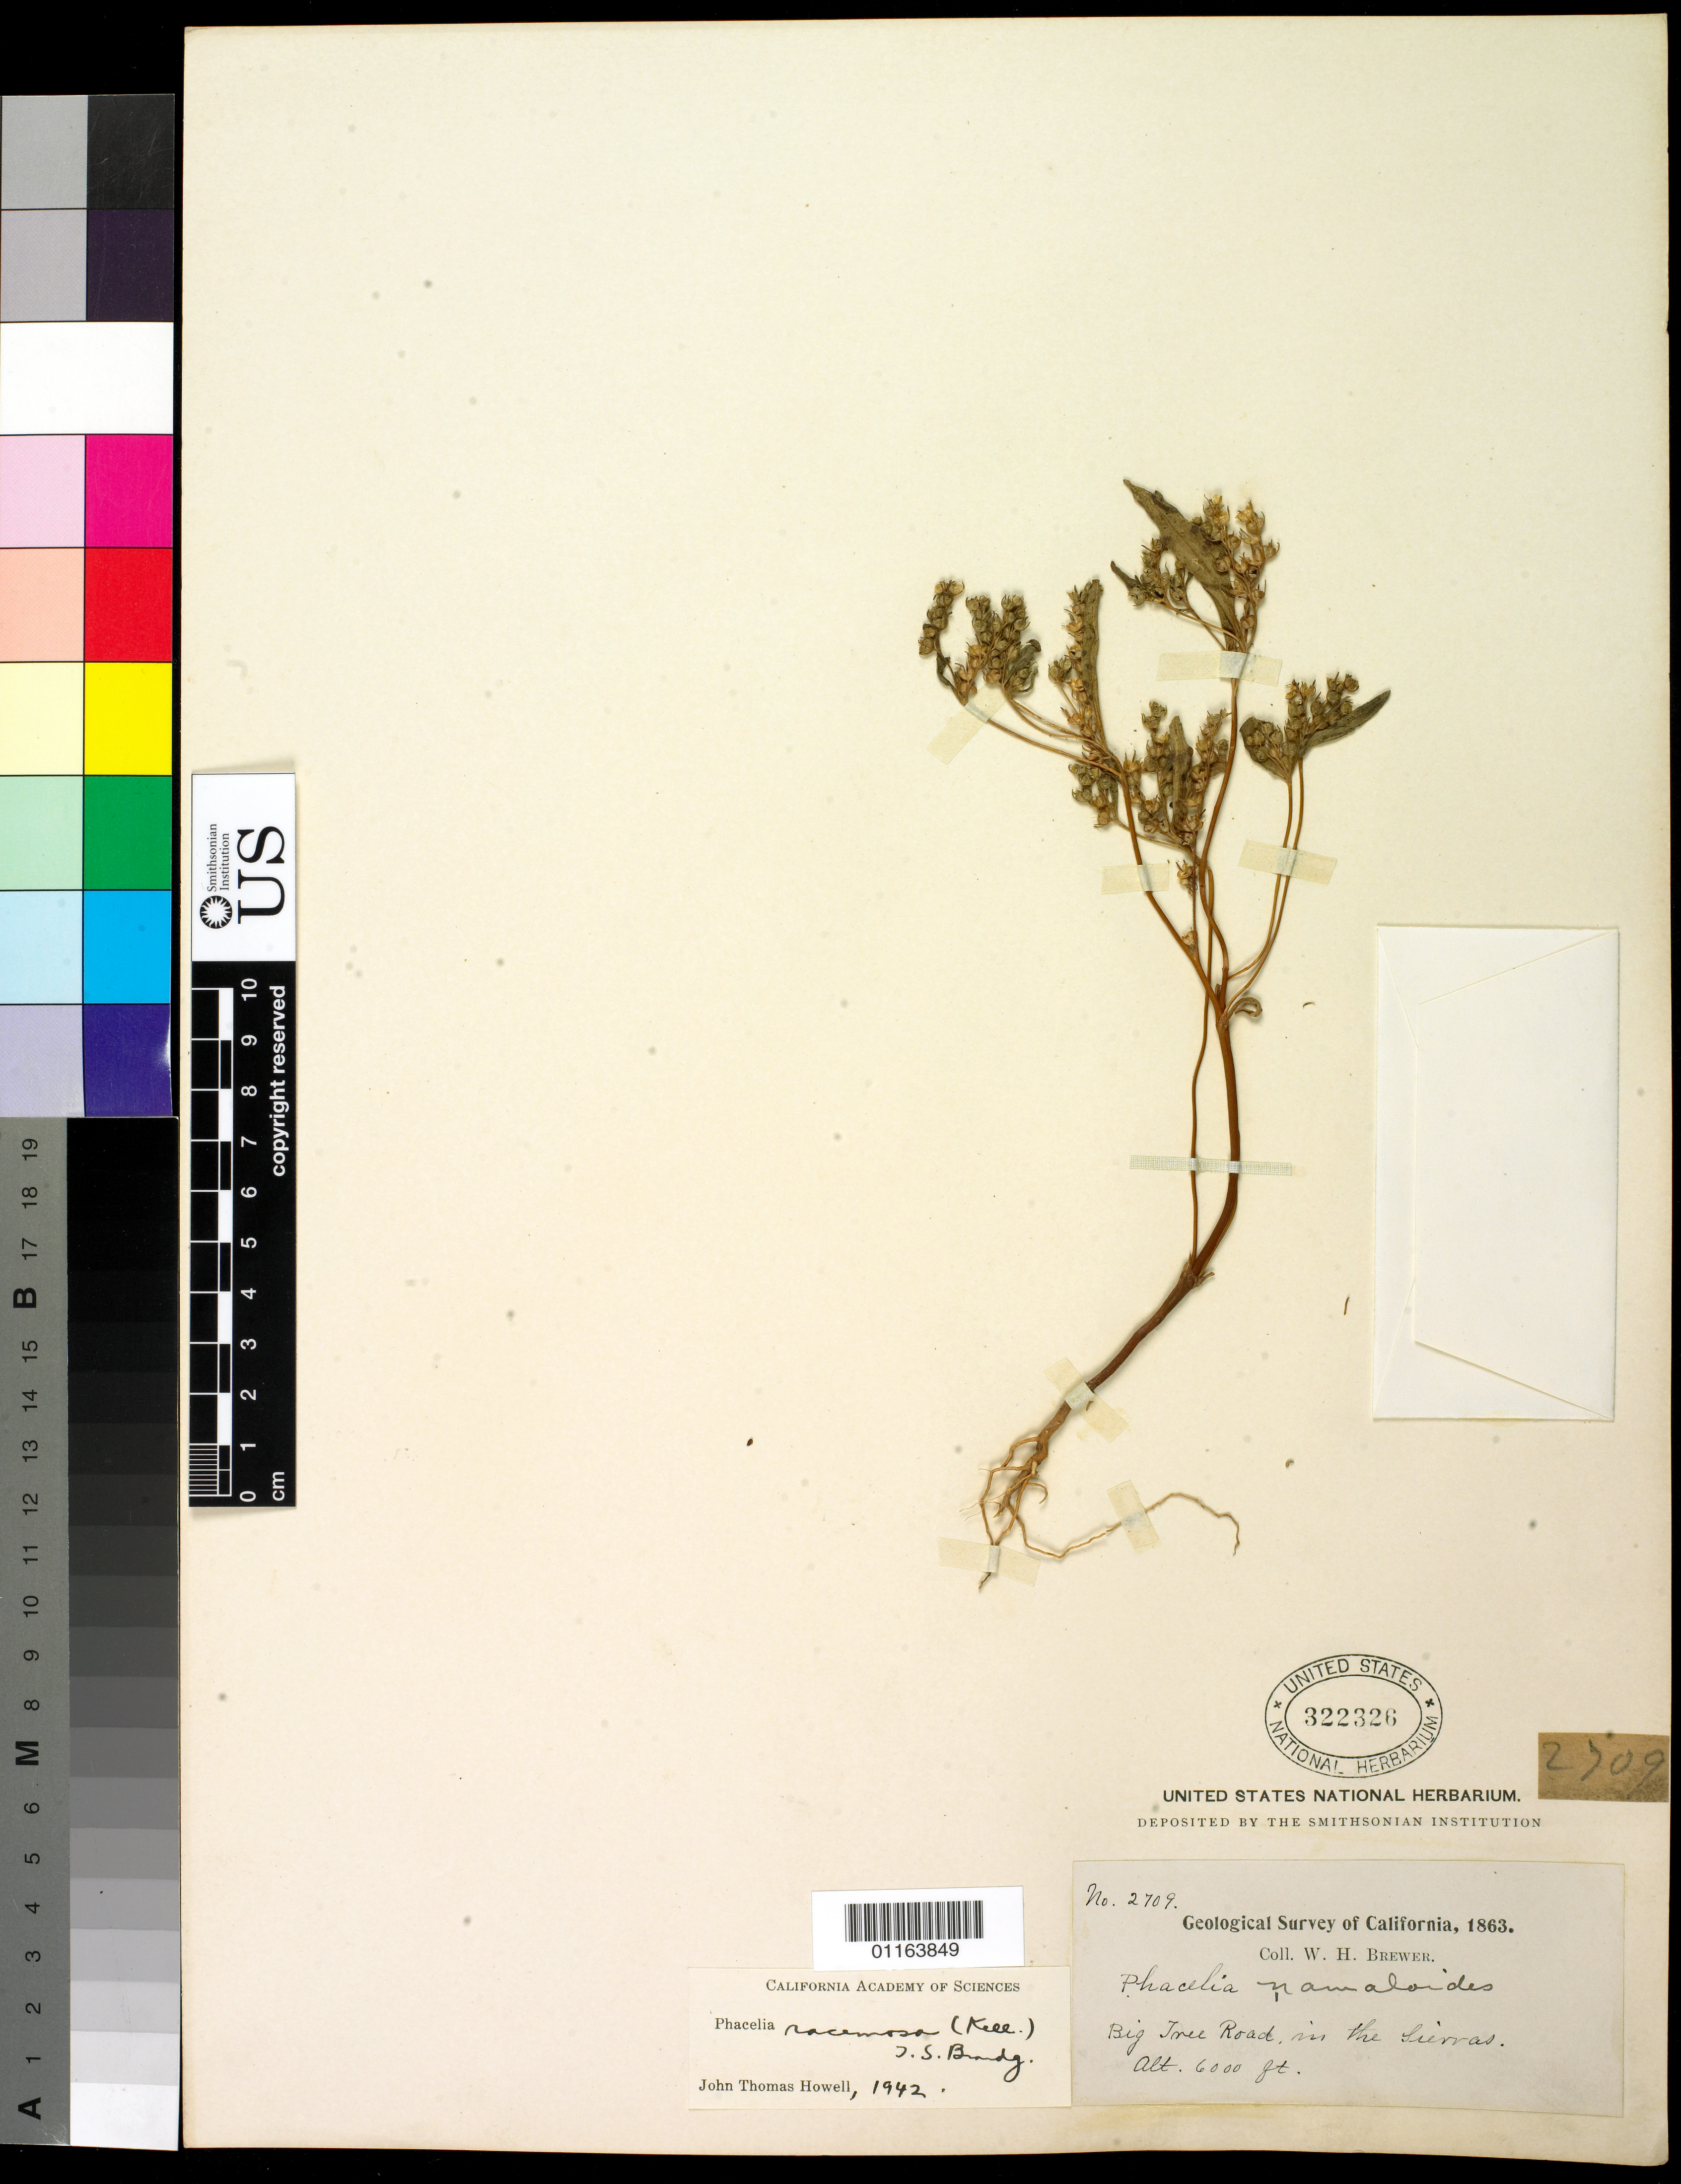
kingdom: Plantae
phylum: Tracheophyta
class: Magnoliopsida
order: Boraginales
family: Hydrophyllaceae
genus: Phacelia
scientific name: Phacelia racemosa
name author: (Kellogg) A. Heller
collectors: W. H. Brewer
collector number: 2709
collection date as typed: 1863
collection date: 1863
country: United States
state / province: California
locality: Big Tree Road in the Sierras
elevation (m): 1829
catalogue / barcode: US 322326